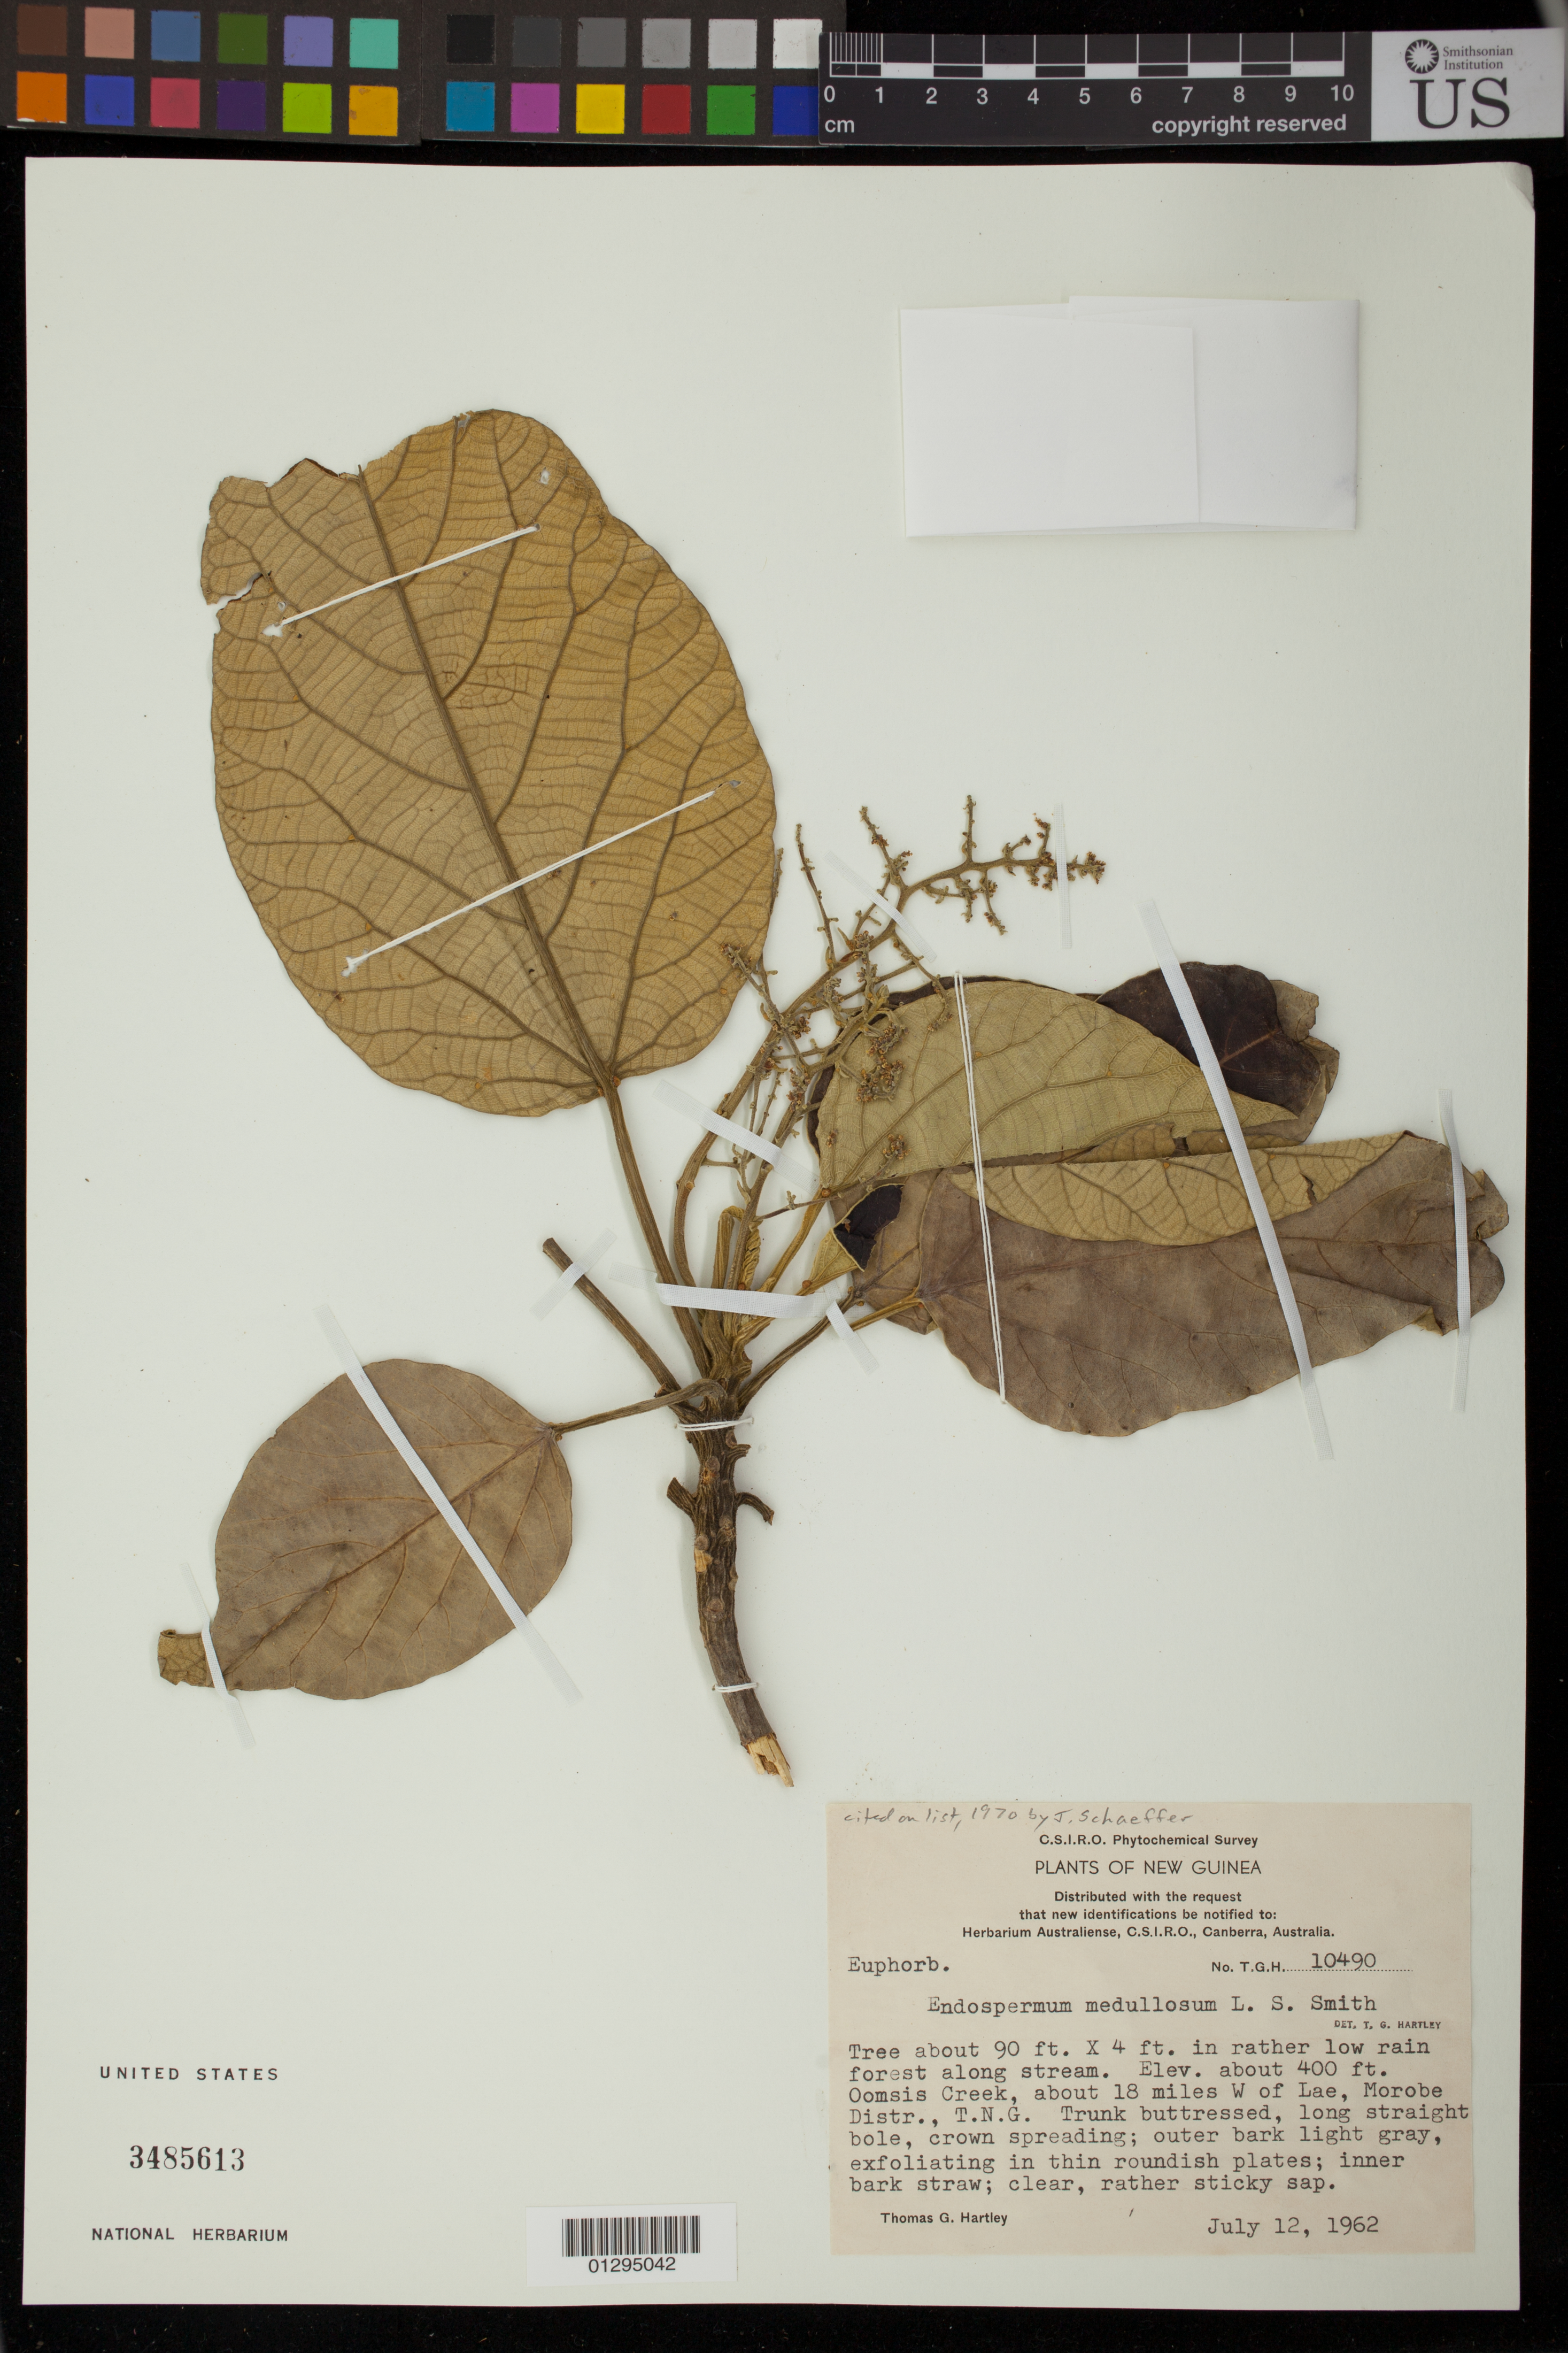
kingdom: Plantae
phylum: Tracheophyta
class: Magnoliopsida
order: Malpighiales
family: Euphorbiaceae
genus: Endospermum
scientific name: Endospermum medullosum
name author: L.S. Sm.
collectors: T. G. Hartley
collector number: T.G.H.10490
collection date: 1962-07-12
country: Papua New Guinea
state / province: Morobe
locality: Oomsis Creek, about 18 miles W of Lae,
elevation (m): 122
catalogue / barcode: US 3485613